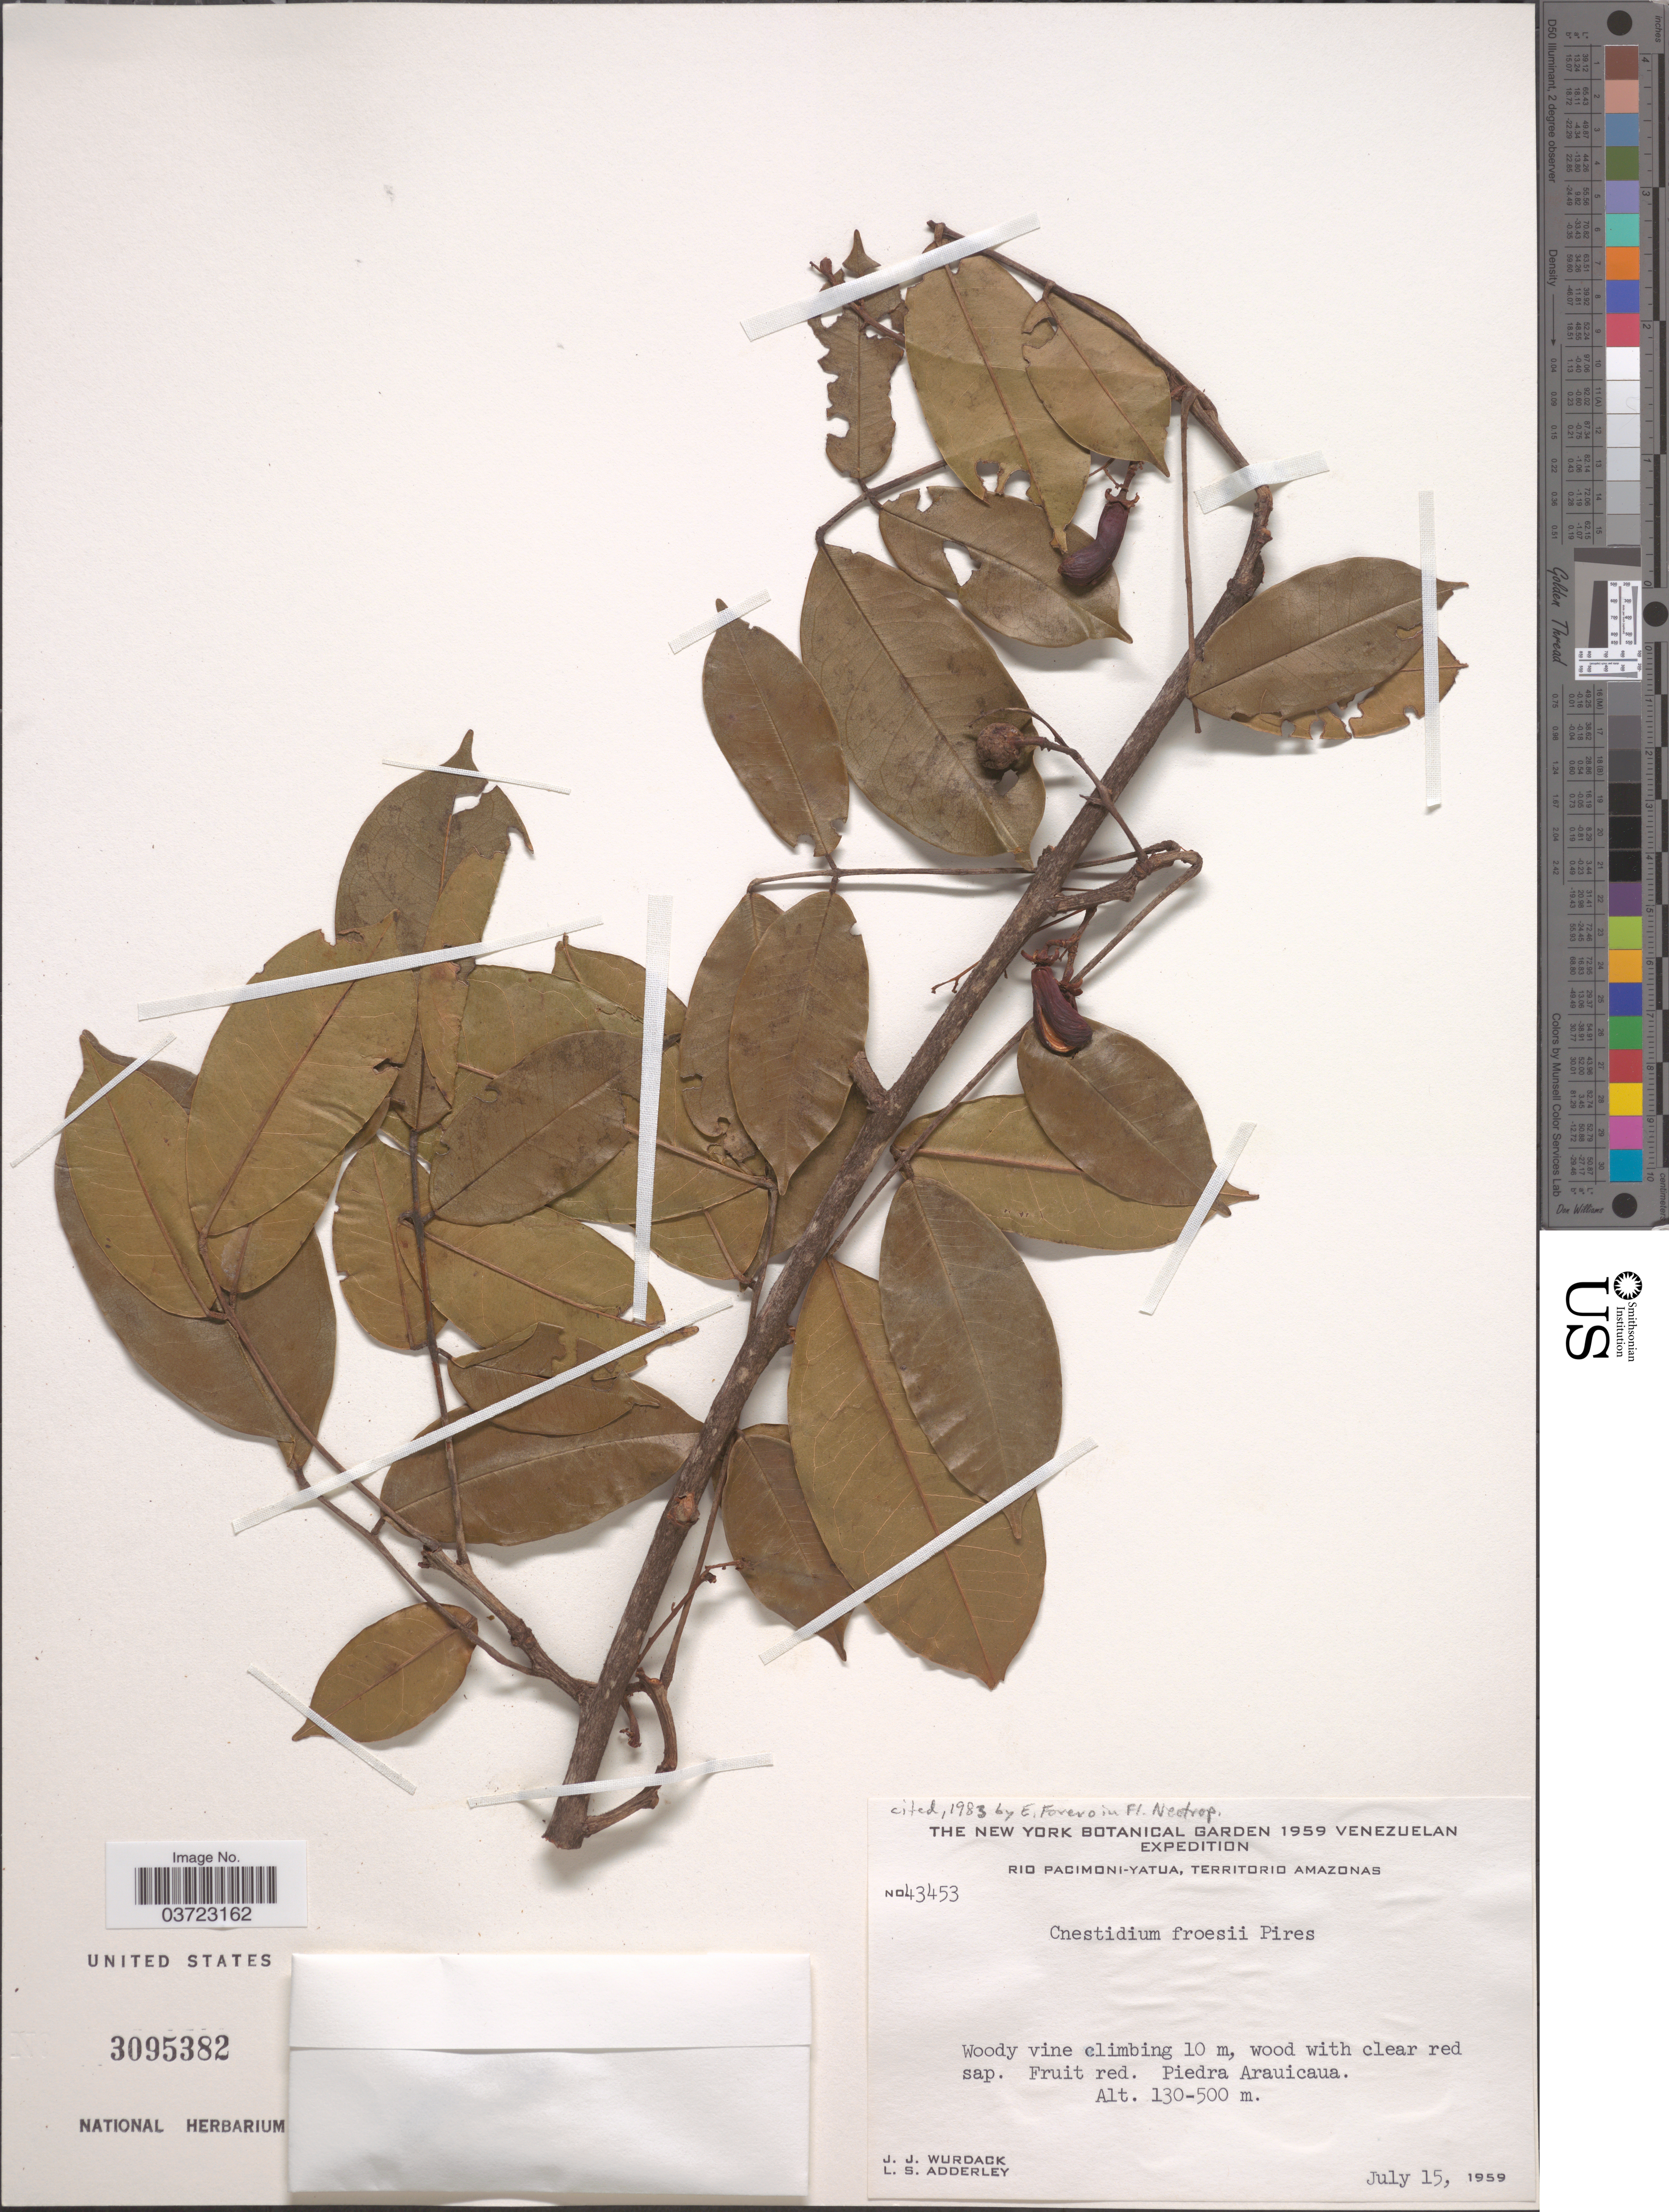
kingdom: Plantae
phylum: Tracheophyta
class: Magnoliopsida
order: Oxalidales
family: Connaraceae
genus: Cnestidium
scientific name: Cnestidium froesii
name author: Pires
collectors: J. J. Wurdack & L. S. Adderley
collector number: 43453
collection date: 1959-07-15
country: Venezuela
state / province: Amazonas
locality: Rio Pacimoni - Yatua, Piedra Arauicaua.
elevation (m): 130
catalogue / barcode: US 3095382